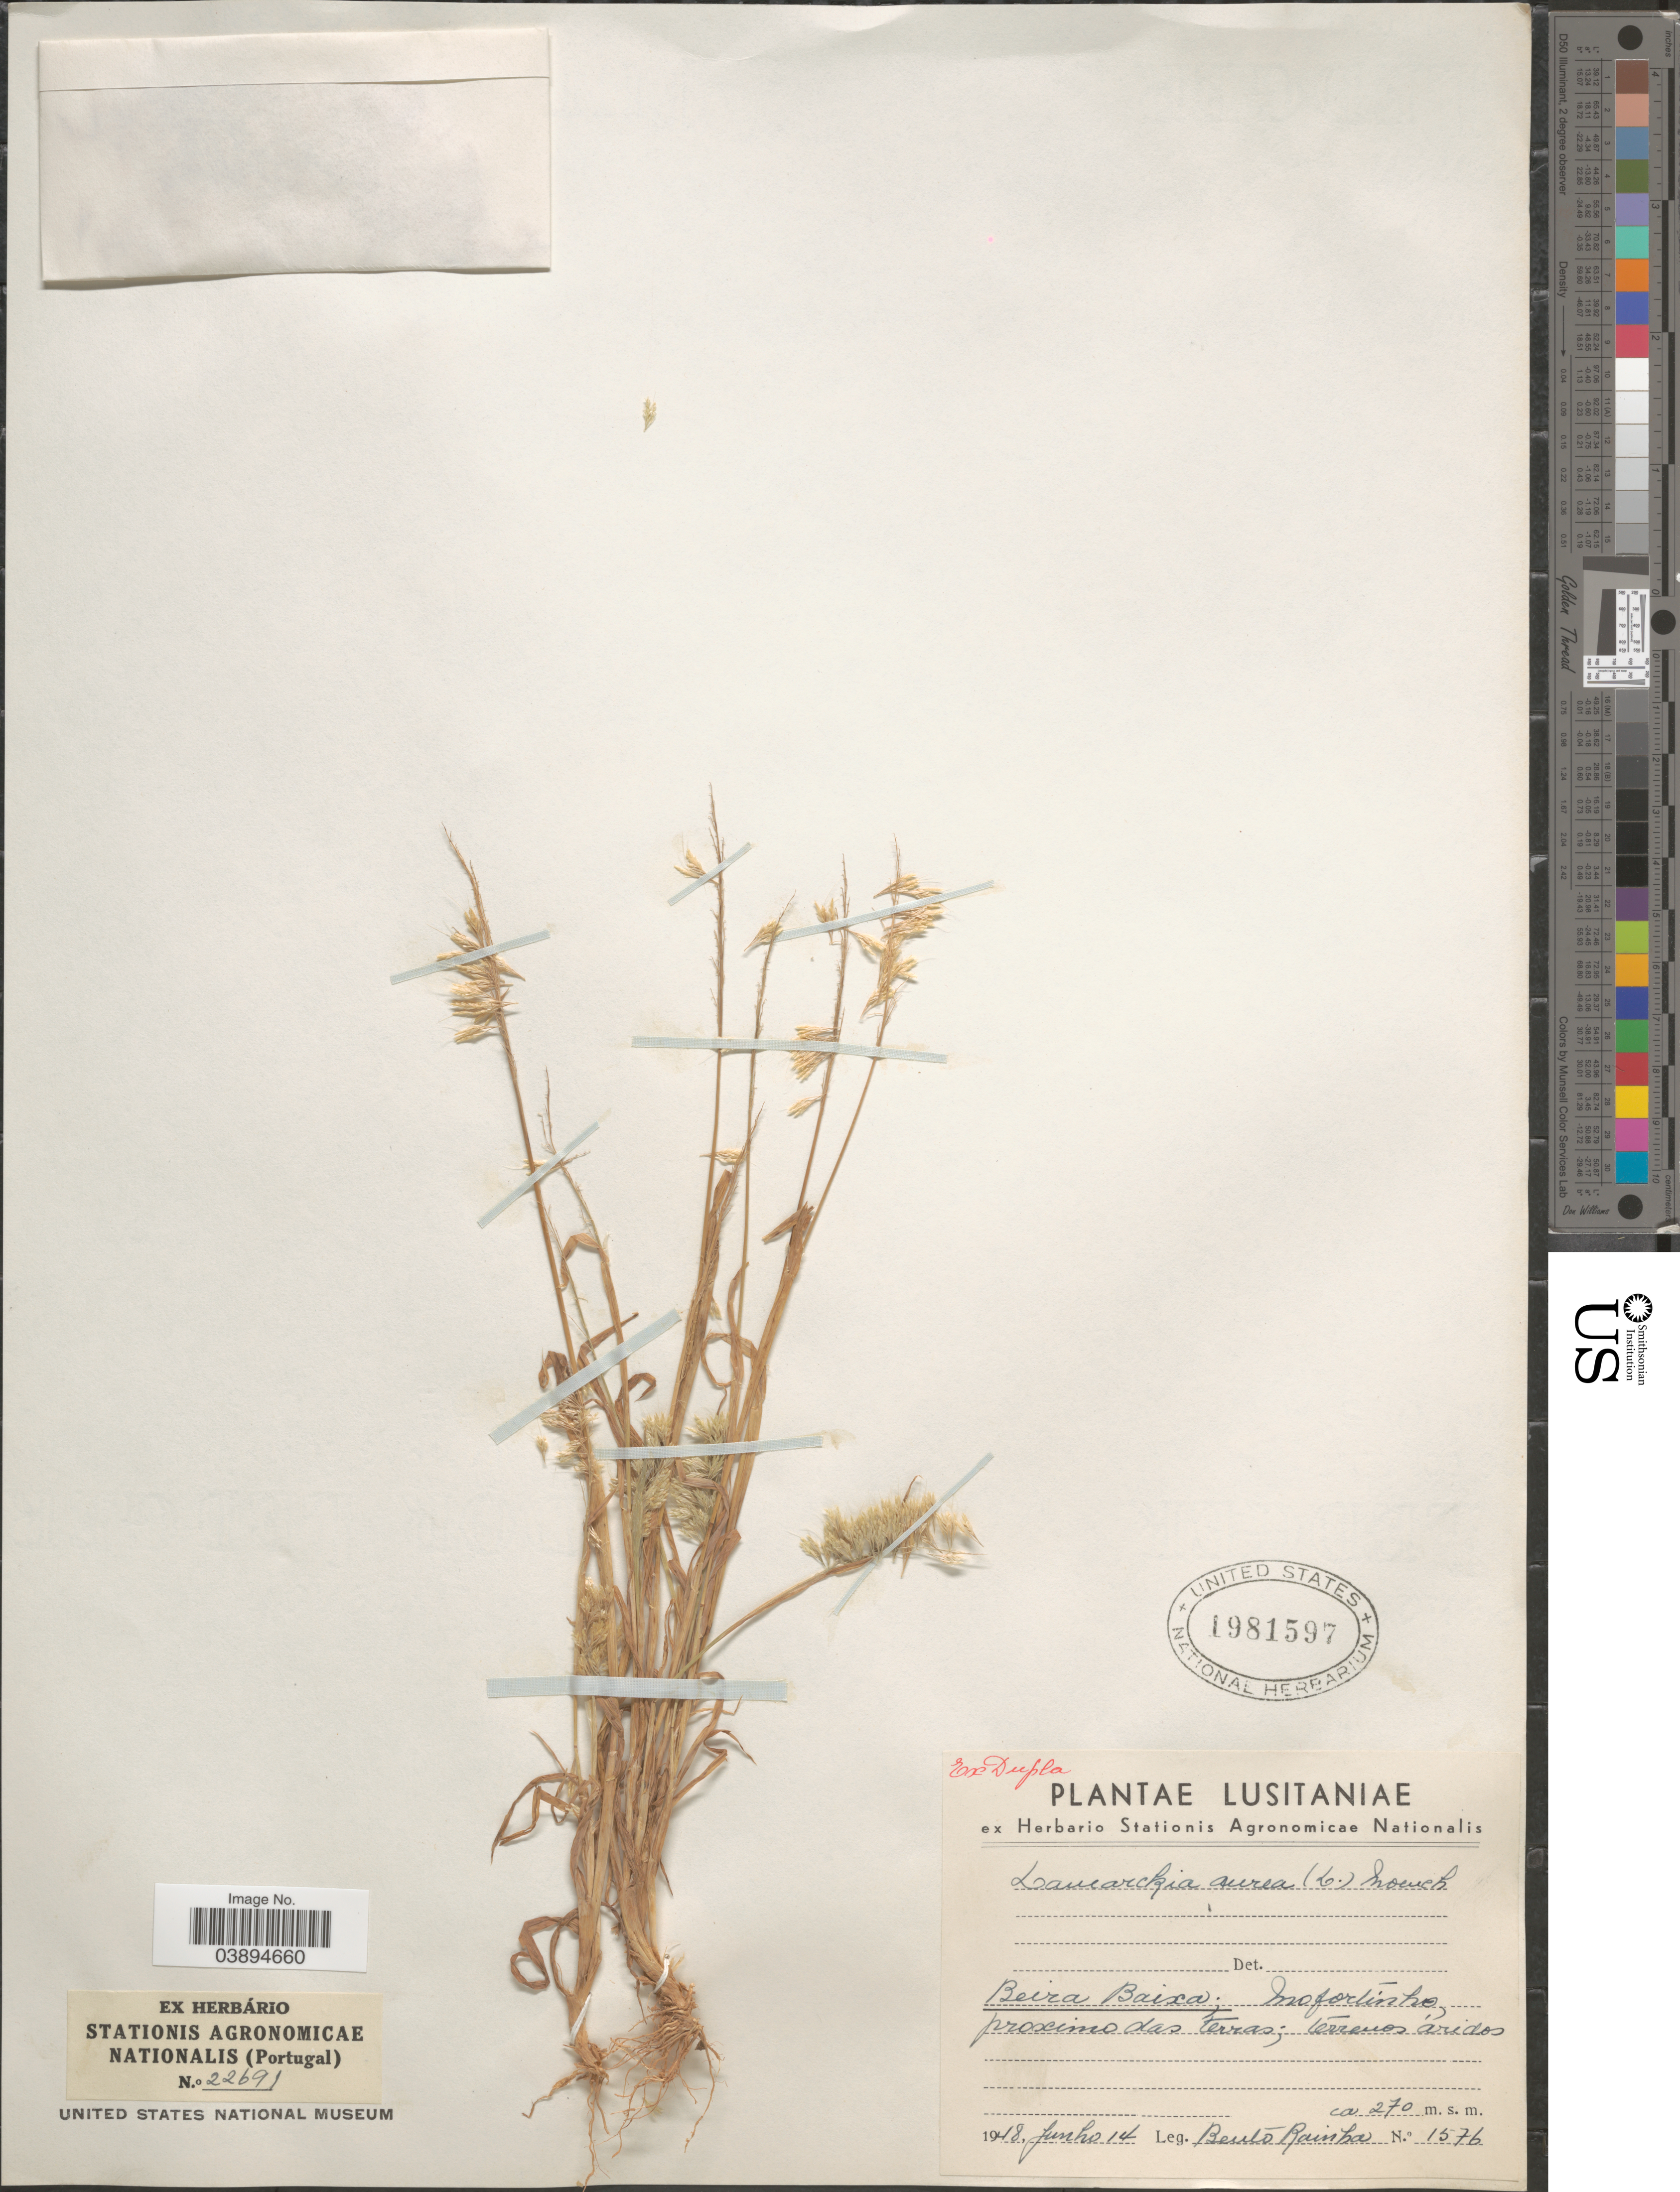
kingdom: Plantae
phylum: Tracheophyta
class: Liliopsida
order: Poales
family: Poaceae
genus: Lamarckia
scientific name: Lamarckia aurea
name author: (L.) Moench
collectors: B. Rainha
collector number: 1576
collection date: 1948-06-14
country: Portugal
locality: Lusitaniae. Beira Baixa; Mofortinho, proximo das terras; terrenos aridos.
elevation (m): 270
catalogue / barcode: US 1981597